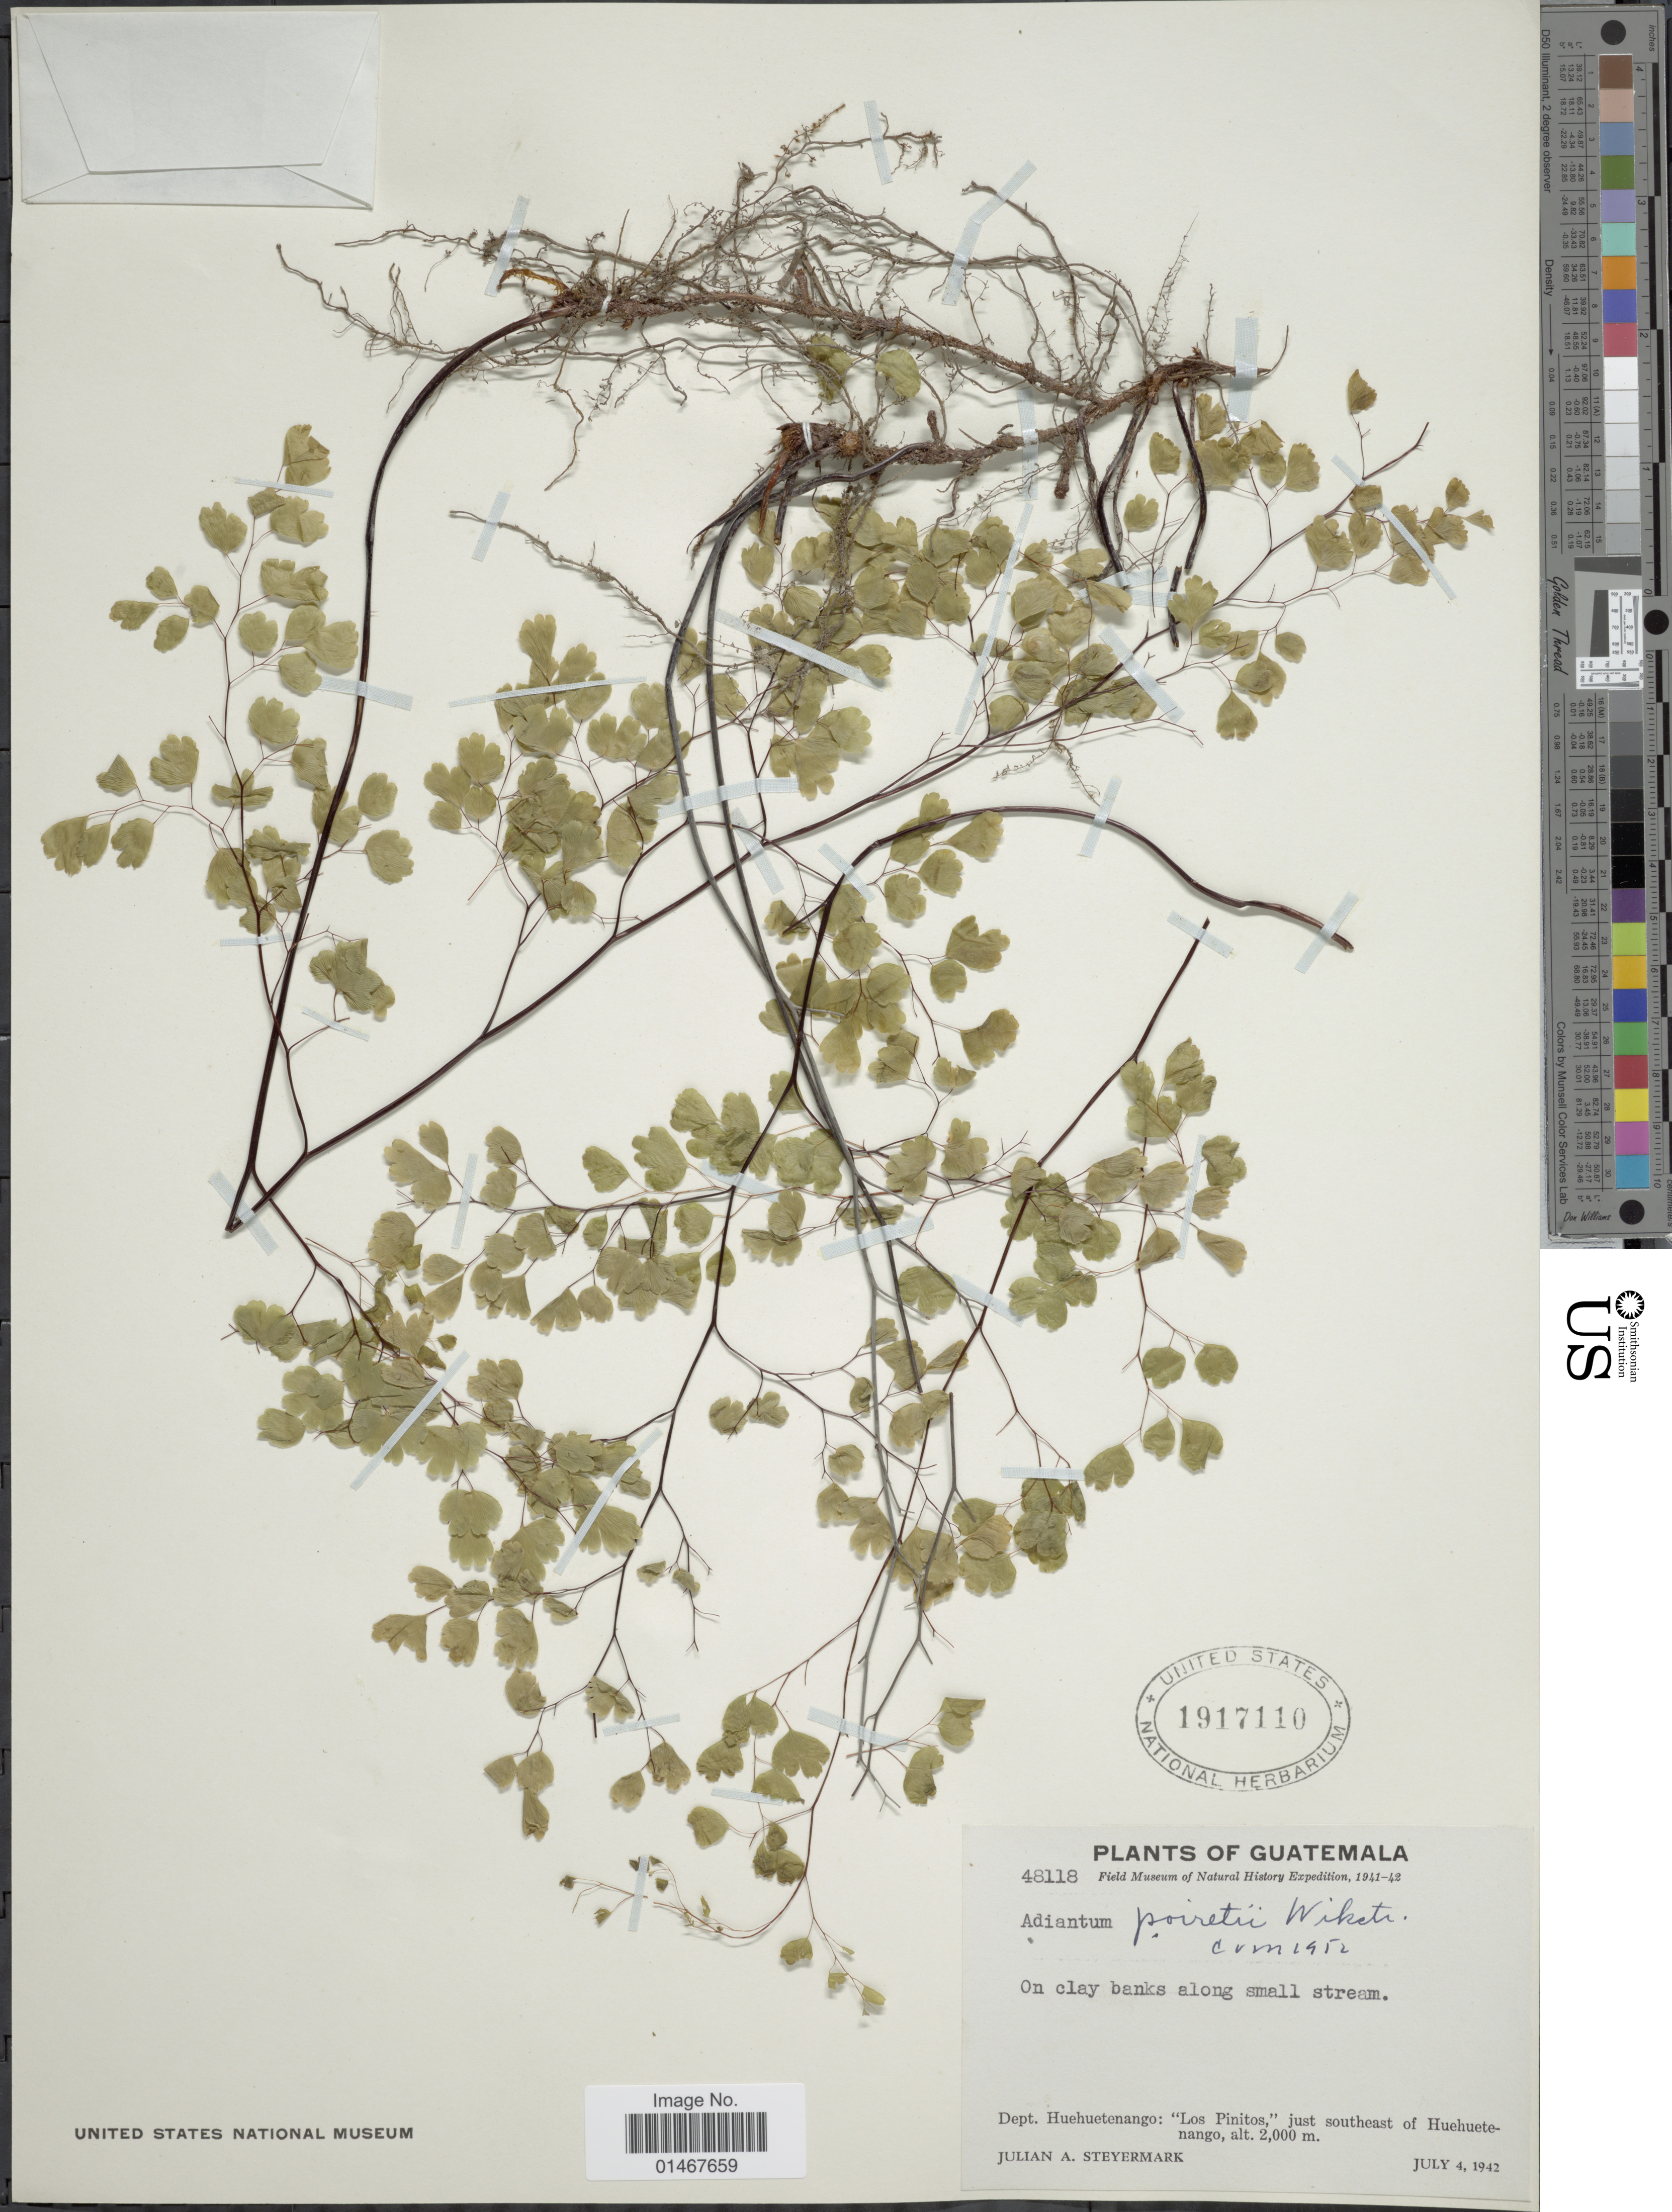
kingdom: Plantae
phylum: Tracheophyta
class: Polypodiopsida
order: Polypodiales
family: Pteridaceae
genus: Adiantum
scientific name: Adiantum poiretii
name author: Wikstr.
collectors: J. Steyermark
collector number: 48118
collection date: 1942-07-04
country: Guatemala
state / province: Huehuetenango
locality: Dept. Huehuetenango: 'Los Pinitos,' just southeast of Huehuetenango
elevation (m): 2000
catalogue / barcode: US 1917110